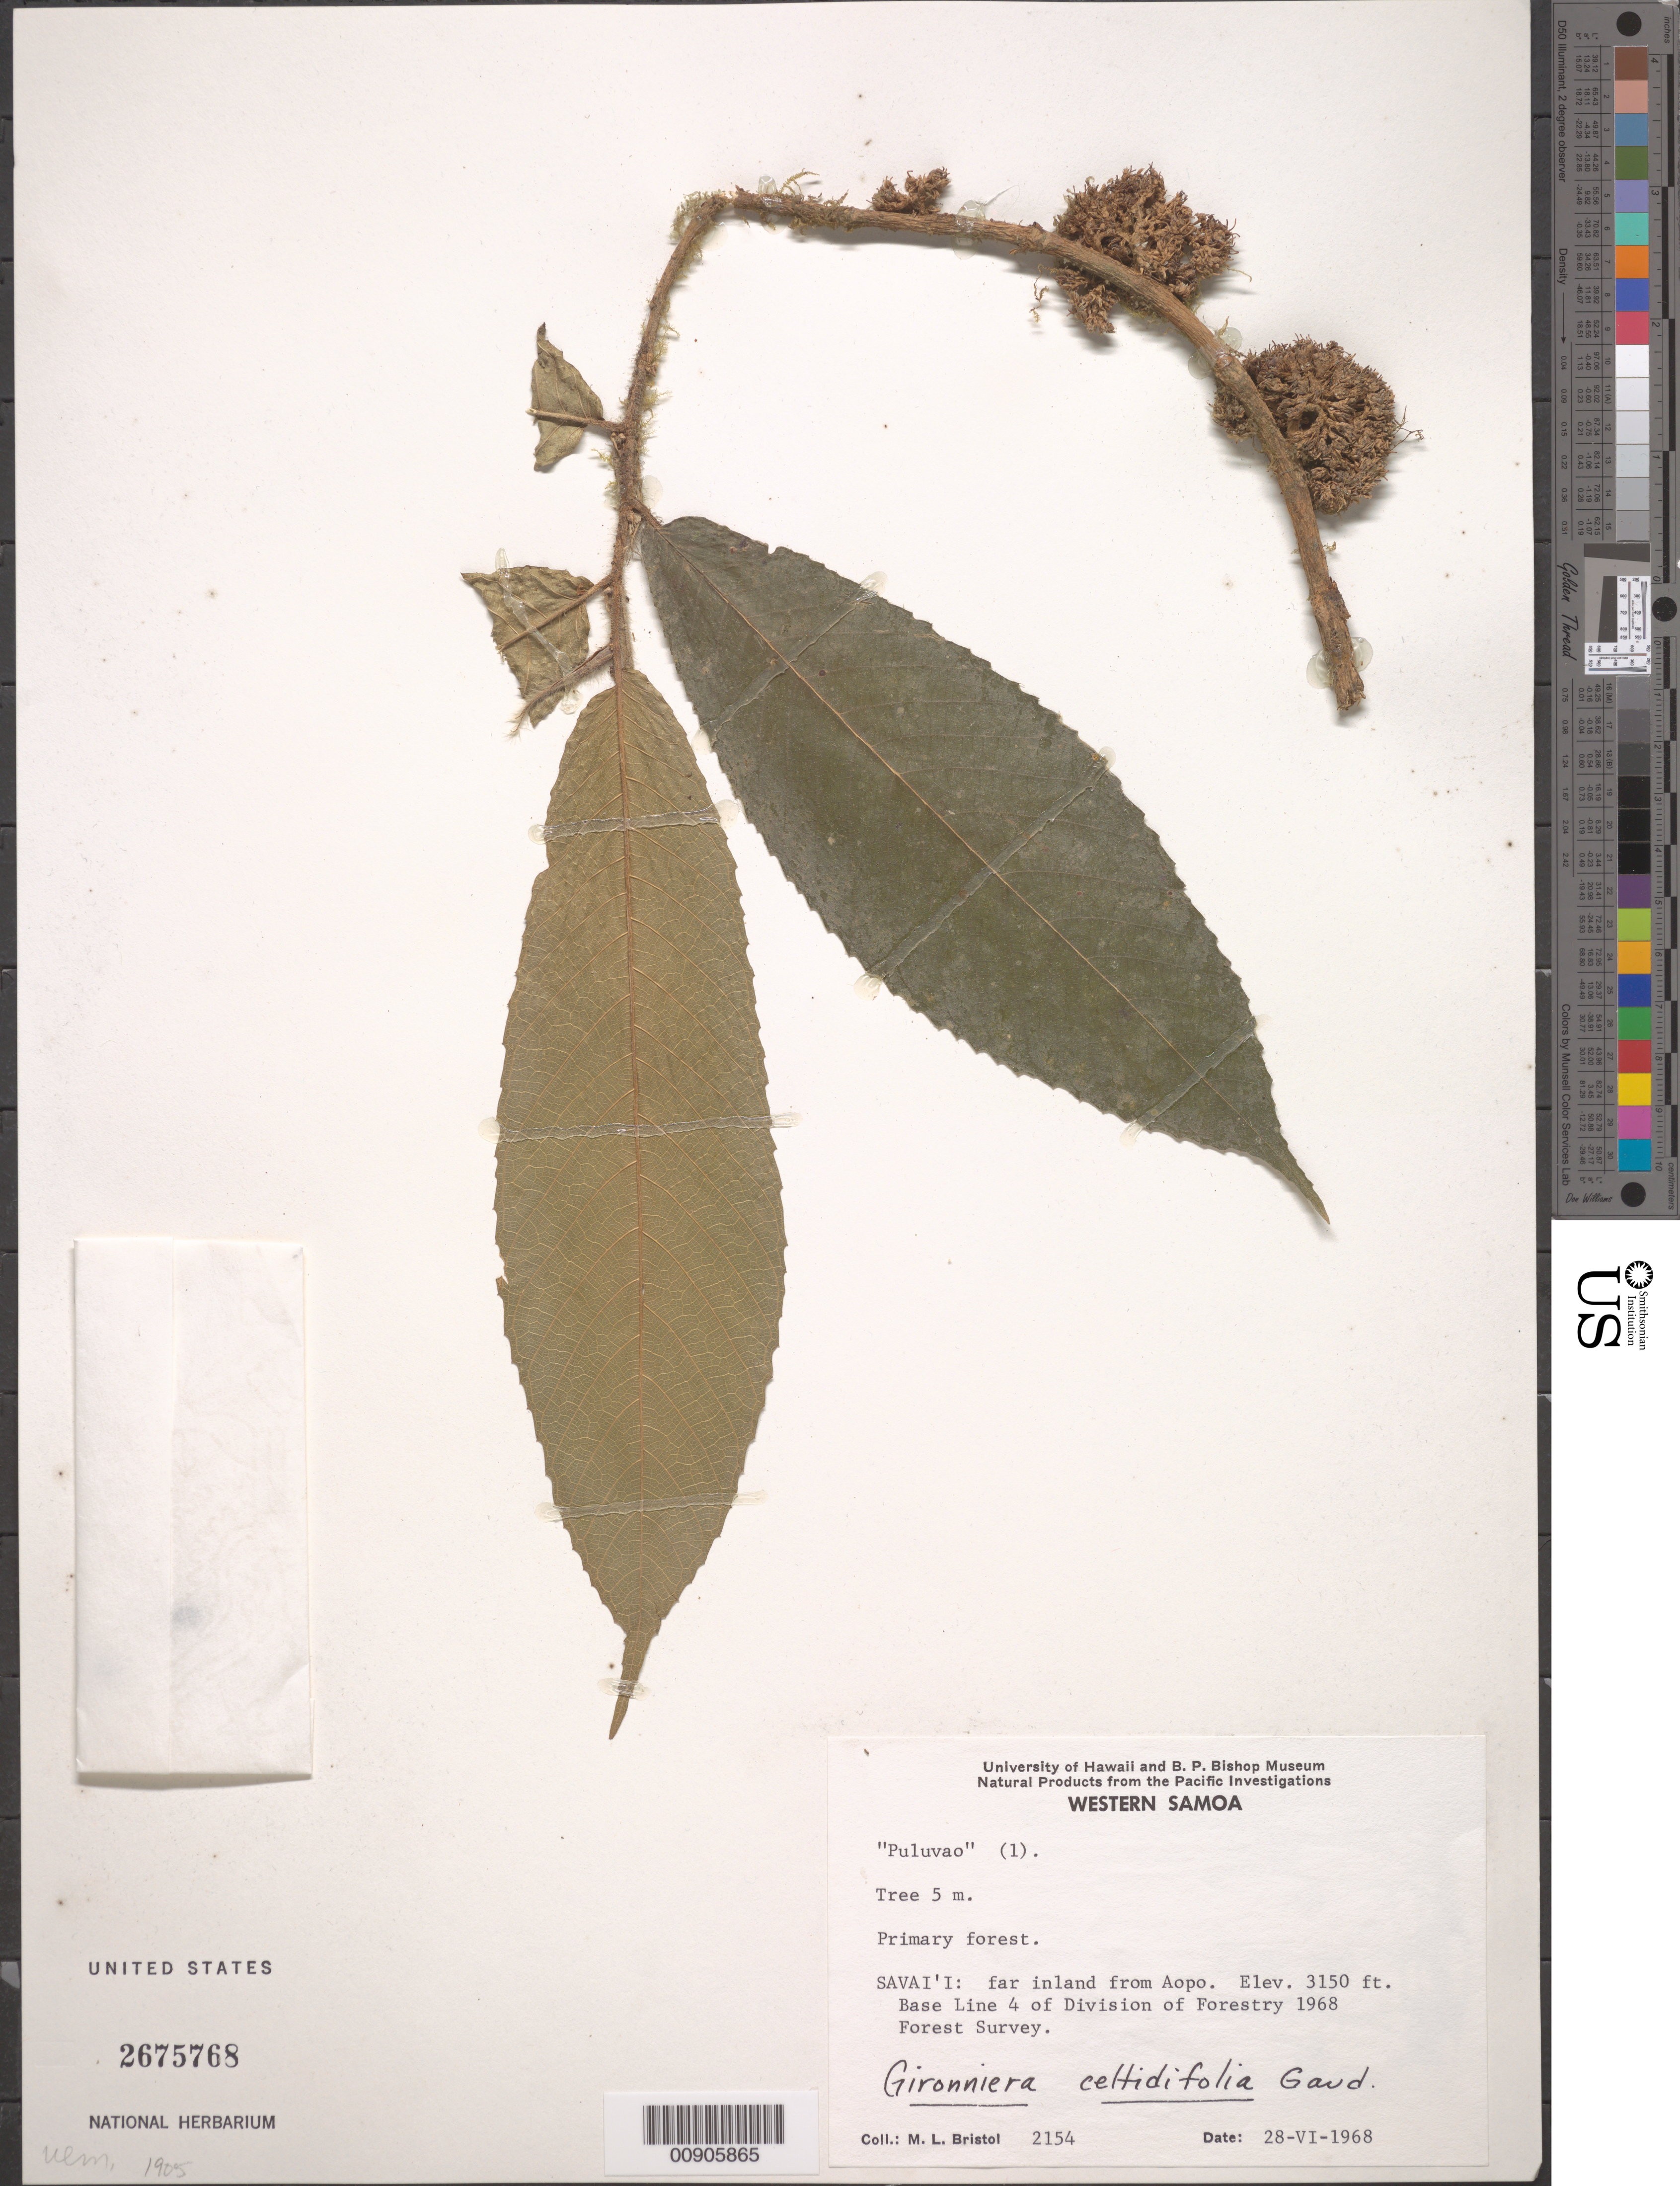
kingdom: Plantae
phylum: Tracheophyta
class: Magnoliopsida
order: Rosales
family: Cannabaceae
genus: Gironniera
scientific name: Gironniera celtidifolia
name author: Gaudich.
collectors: M. L. Bristol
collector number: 2154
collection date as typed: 28 Jun 1968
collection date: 1968-06-28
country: Samoa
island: Savai'i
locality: Savai'I, far inland from Aopo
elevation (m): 960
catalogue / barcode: US 2675768